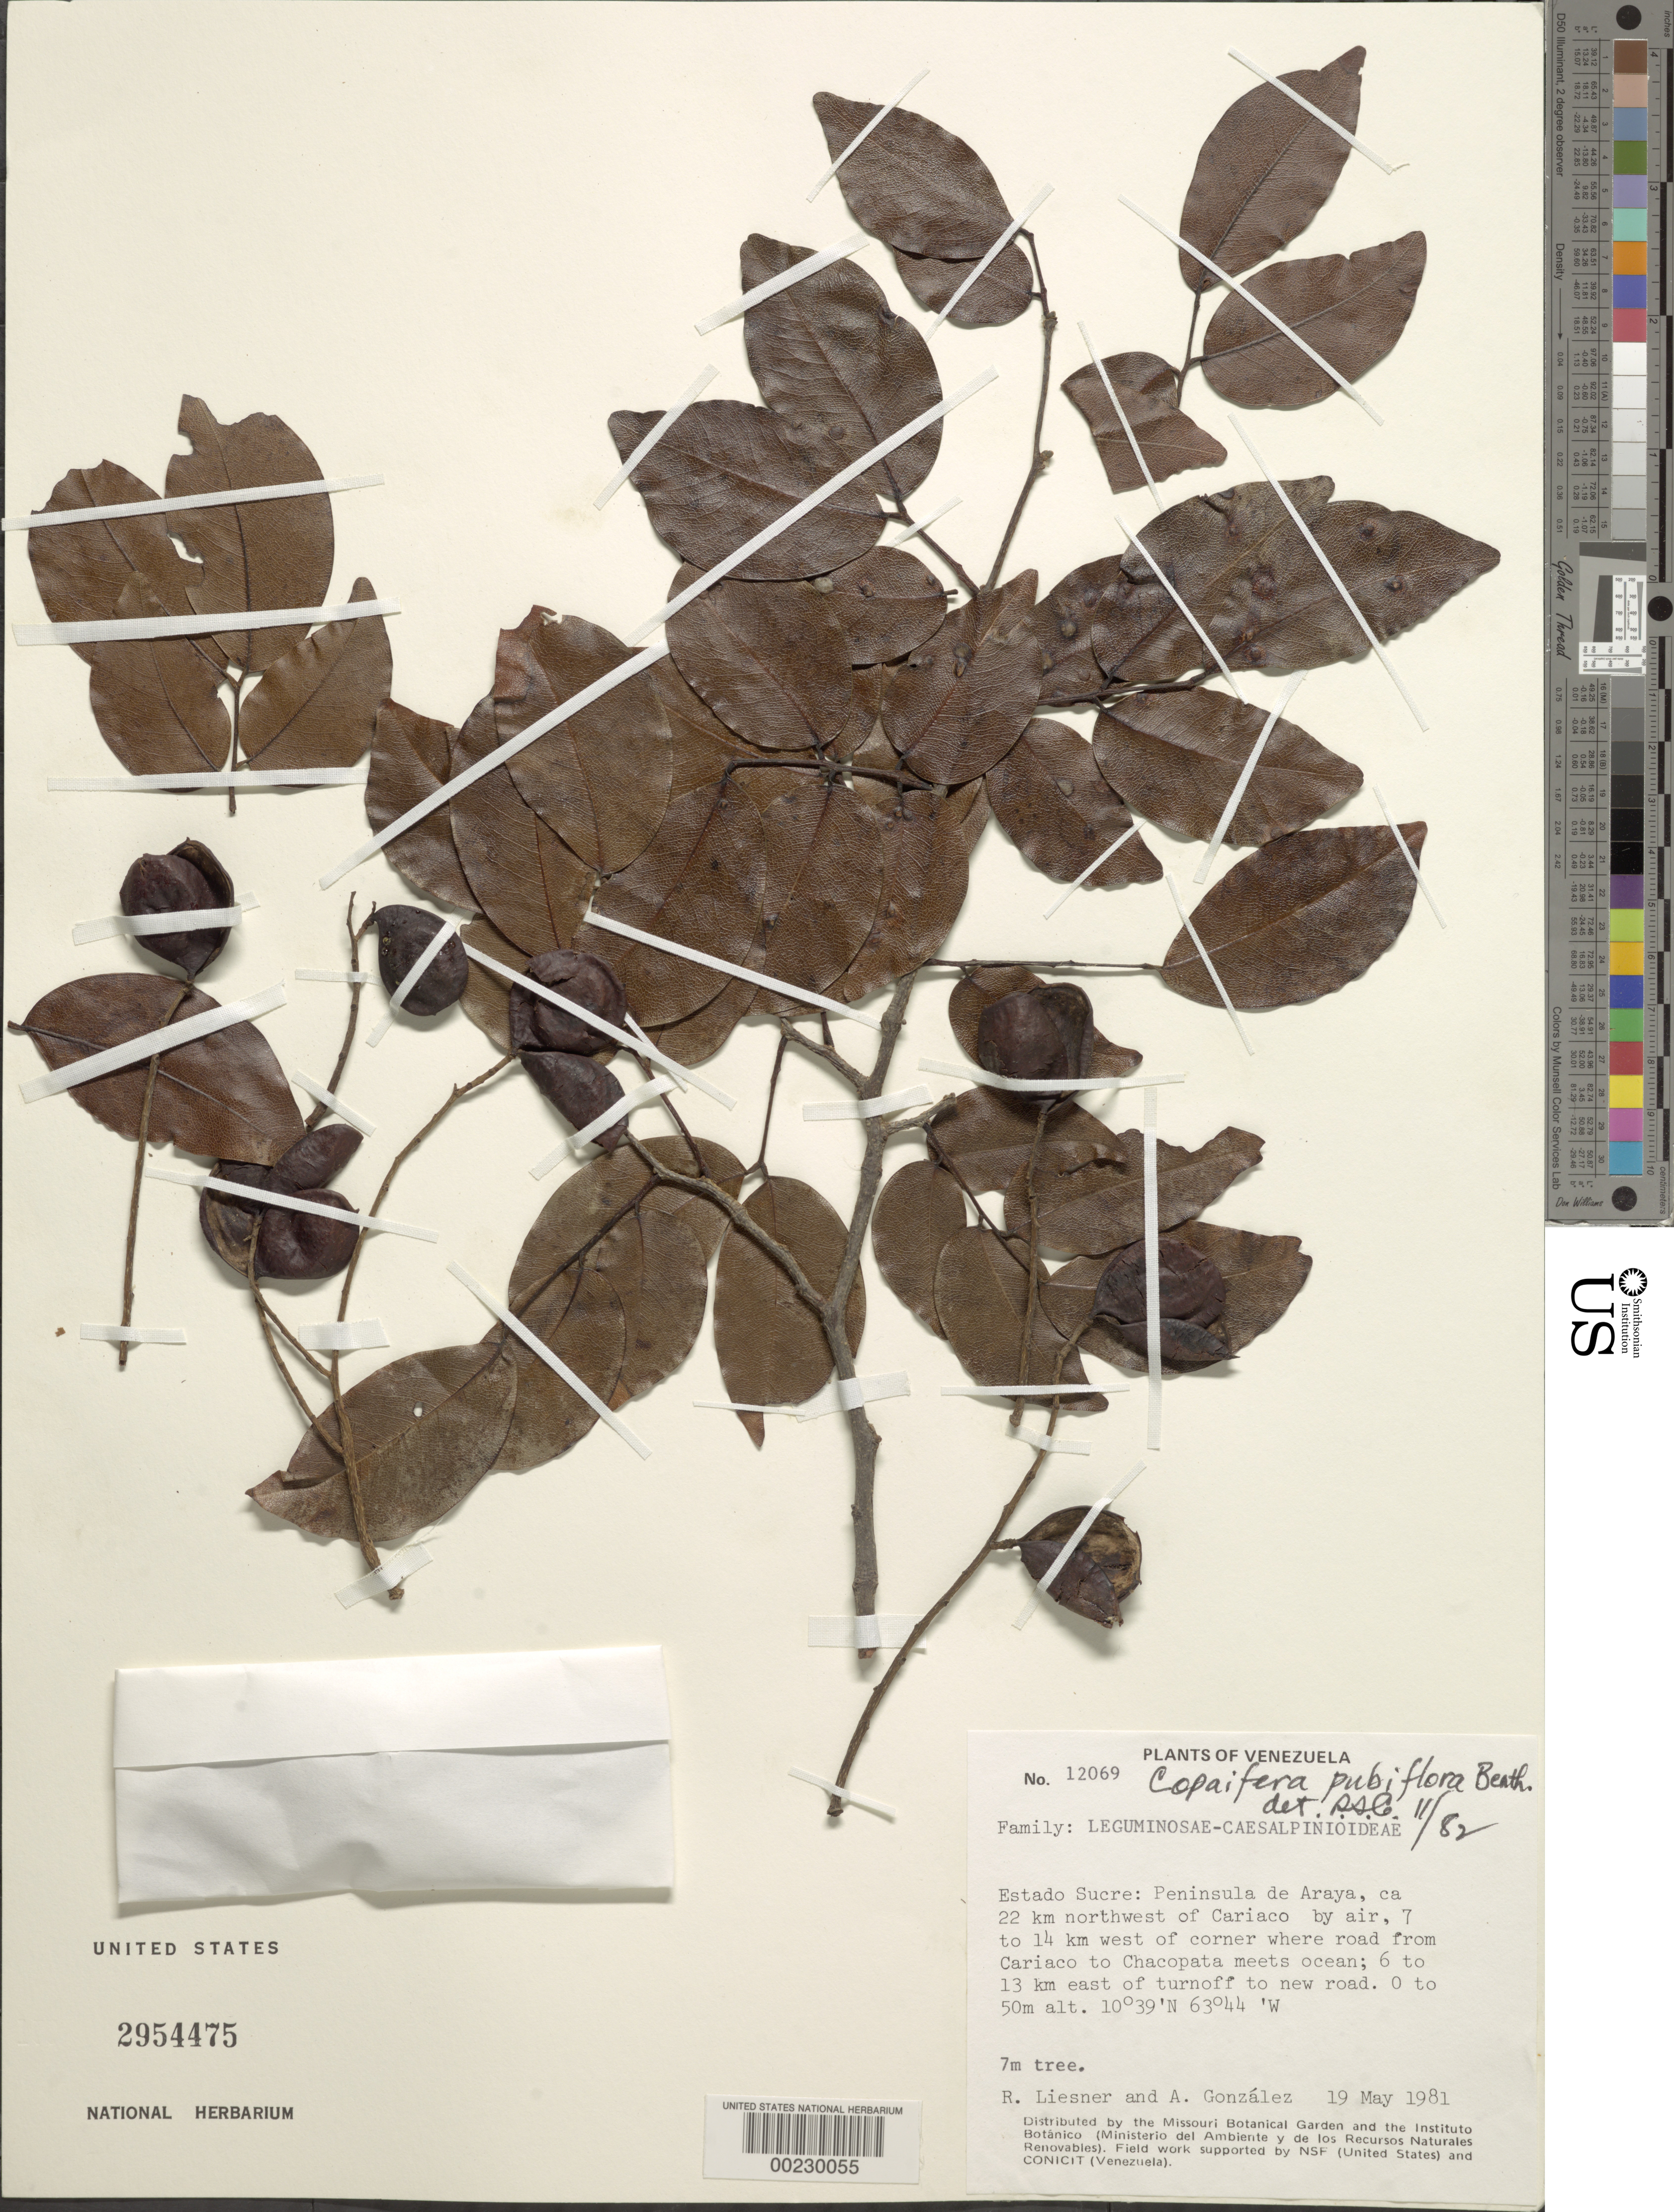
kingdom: Plantae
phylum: Tracheophyta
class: Magnoliopsida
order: Fabales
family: Fabaceae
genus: Copaifera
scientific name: Copaifera pubiflora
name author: Benth.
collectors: R. L. Liesner & A. C. González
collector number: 12069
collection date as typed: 19 May 1981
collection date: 1981-05-19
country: Venezuela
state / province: Sucre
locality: Peninsula de araya; see label for further directions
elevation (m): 50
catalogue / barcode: US 2954475